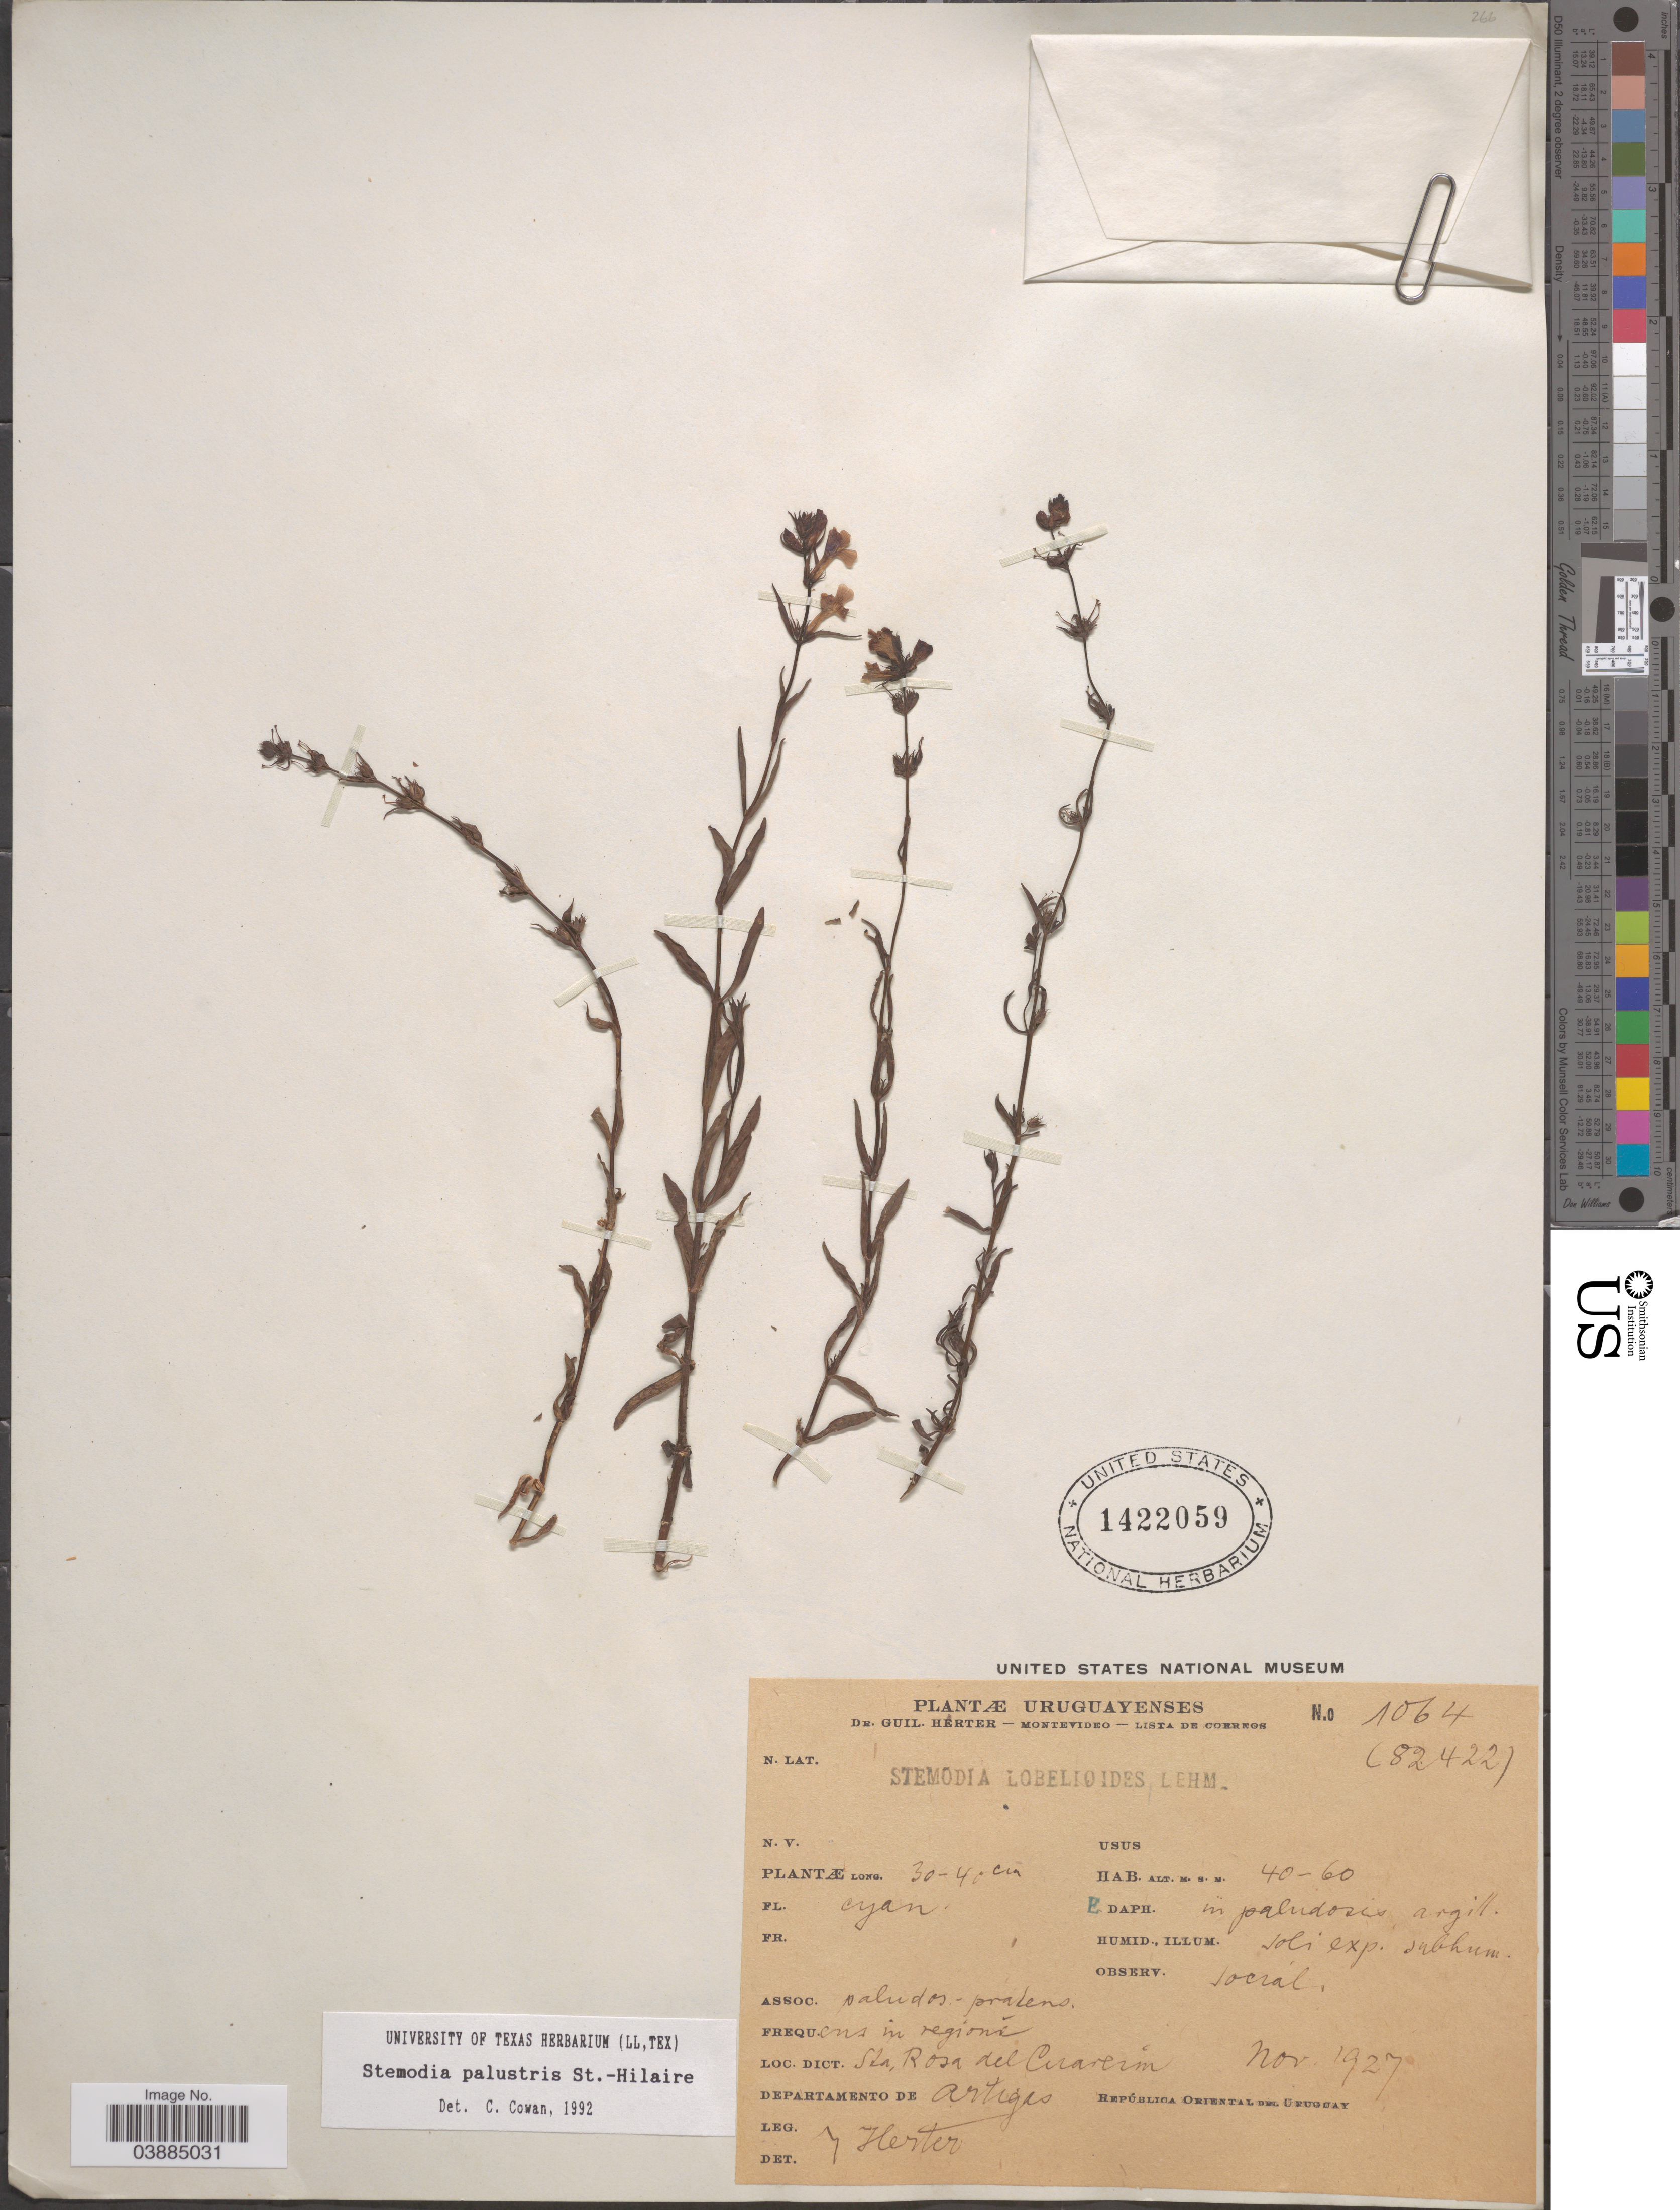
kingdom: Plantae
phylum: Tracheophyta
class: Magnoliopsida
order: Lamiales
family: Plantaginaceae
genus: Stemodia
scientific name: Stemodia palustris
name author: A. St.-Hil.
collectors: G. Herter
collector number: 1064 (82422)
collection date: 1927-11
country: Uruguay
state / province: Artigas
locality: Sta. Rosa del Cuareim. Departamento de Artigas.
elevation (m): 40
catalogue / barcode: US 1422059